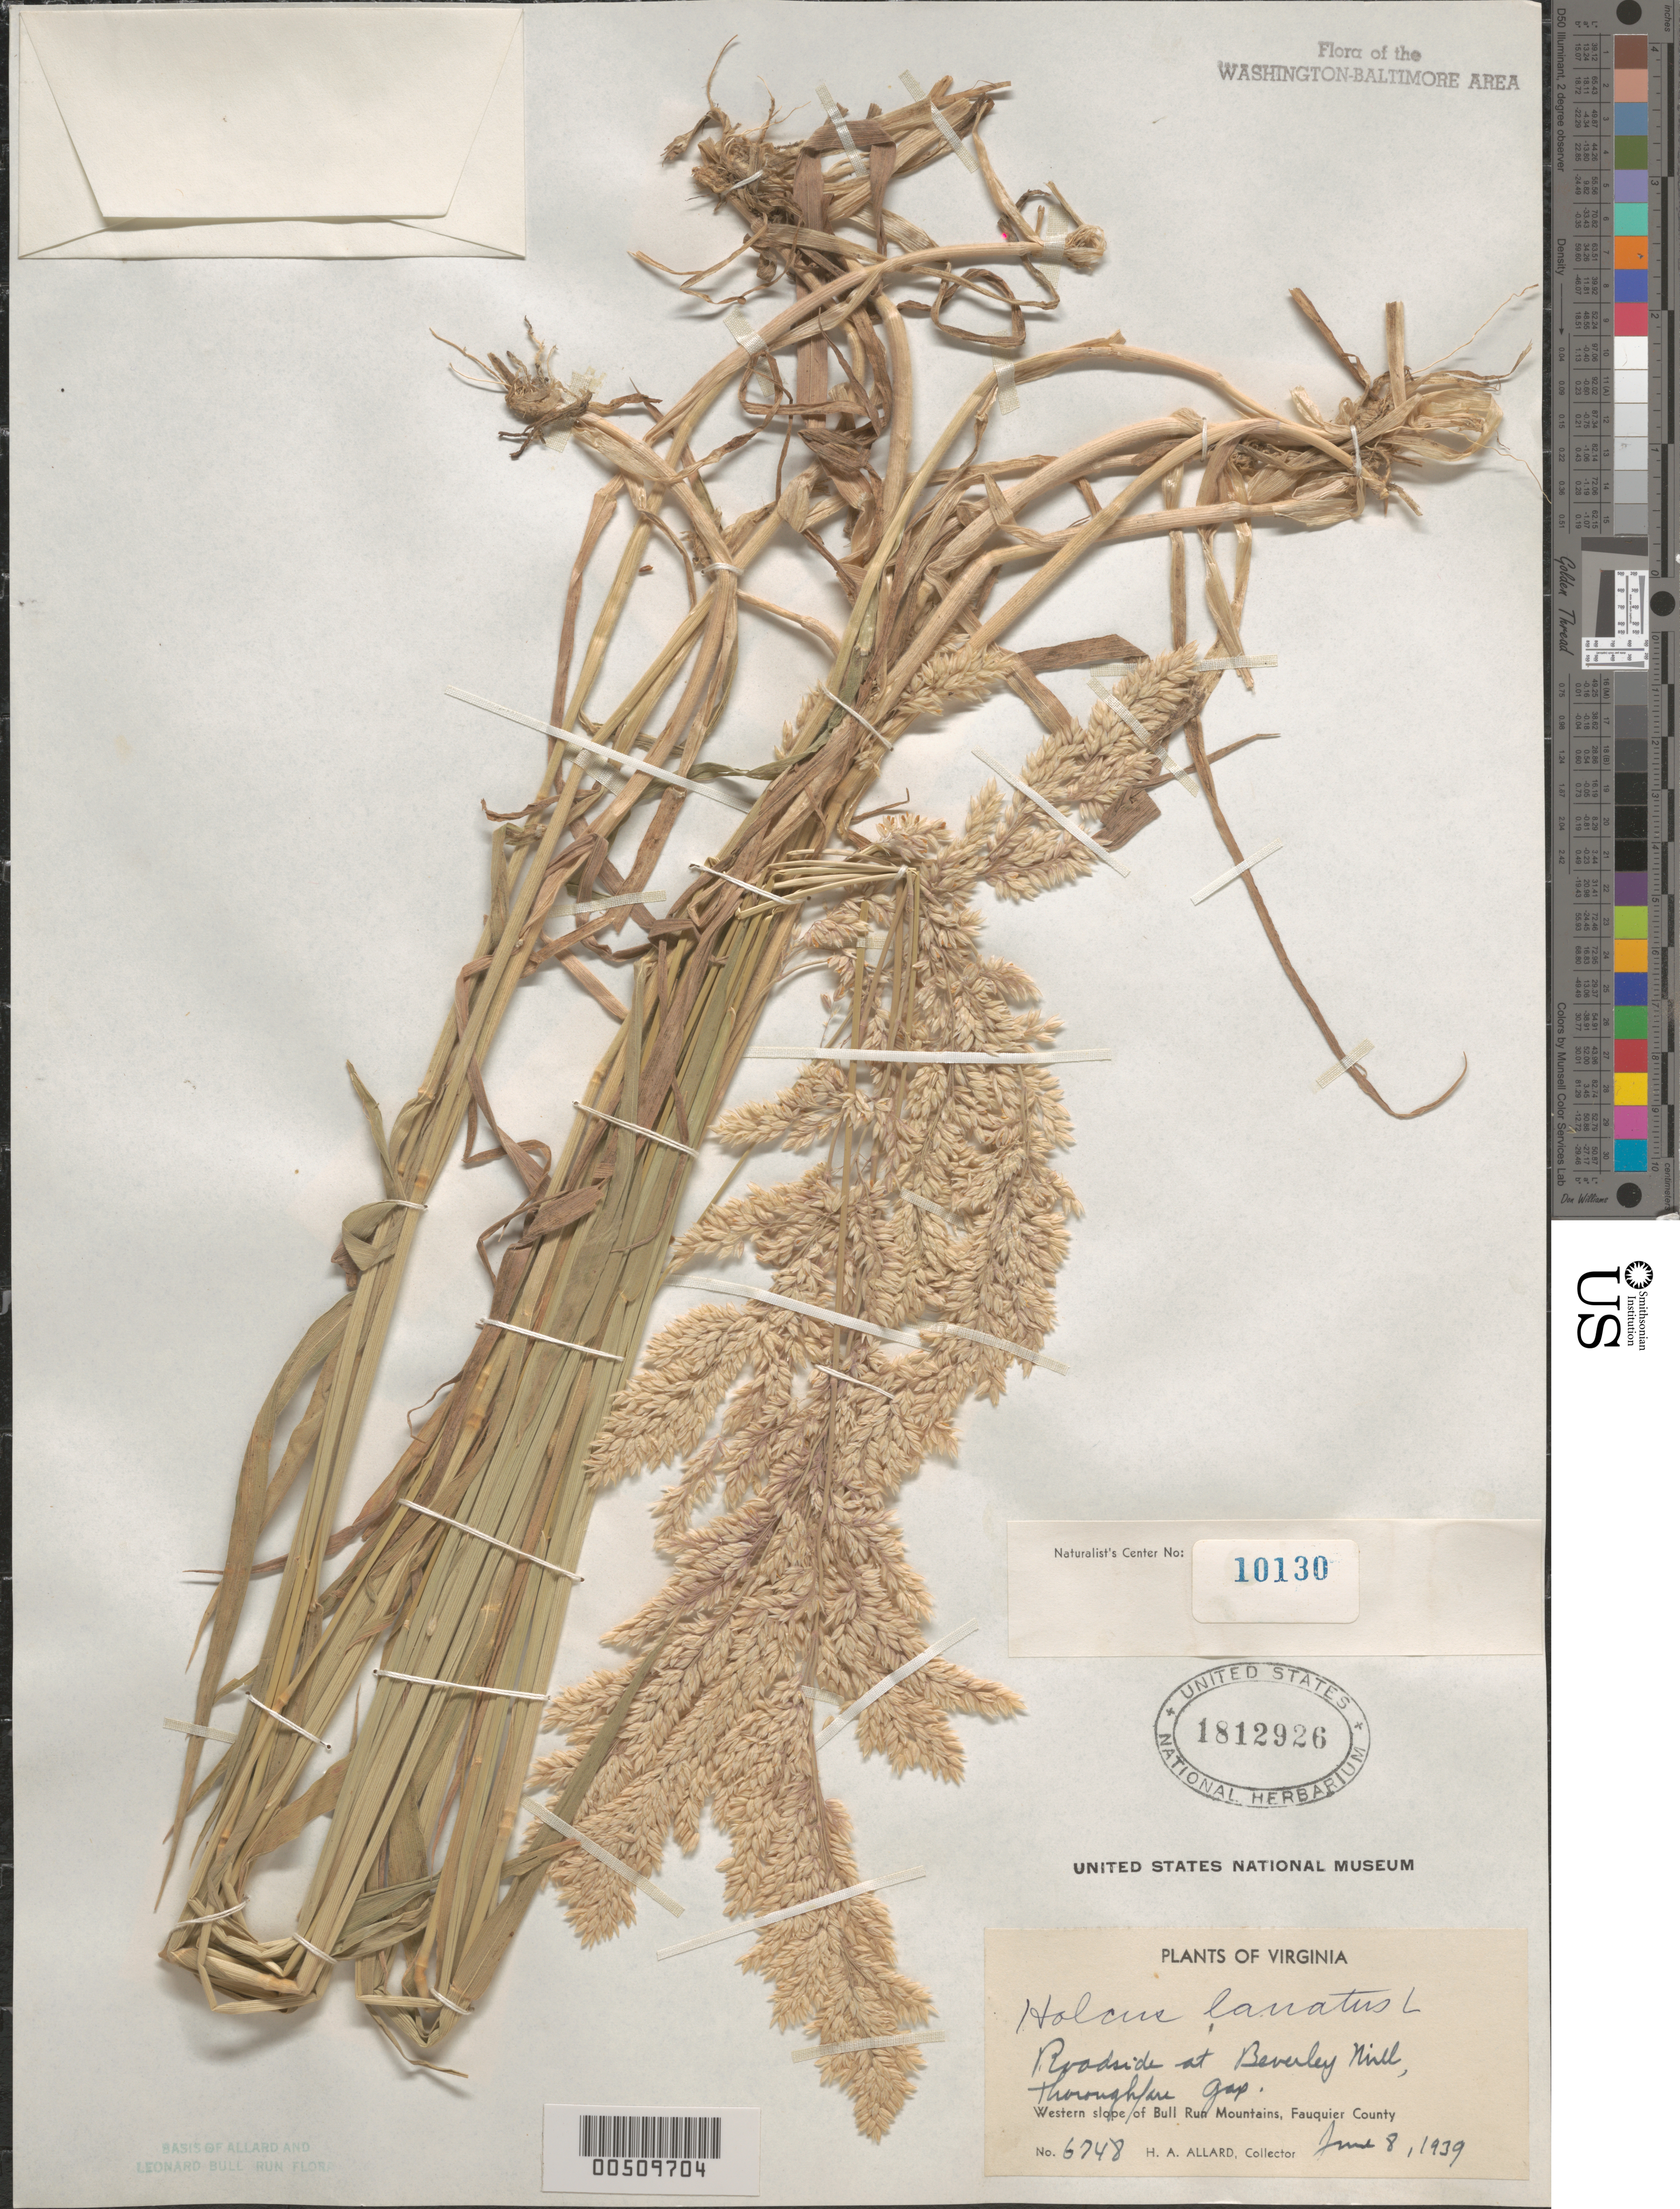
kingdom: Plantae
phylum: Tracheophyta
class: Liliopsida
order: Poales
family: Poaceae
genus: Holcus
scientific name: Holcus lanatus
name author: L.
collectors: H. A. Allard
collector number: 6748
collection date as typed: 08 Jun 1939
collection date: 1939-06-08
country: United States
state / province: Virginia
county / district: Fauquier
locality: Bull Run Mts., Thoroughfare Gap, Beverley Mill Bull Run Mts.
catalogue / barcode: US 1812926